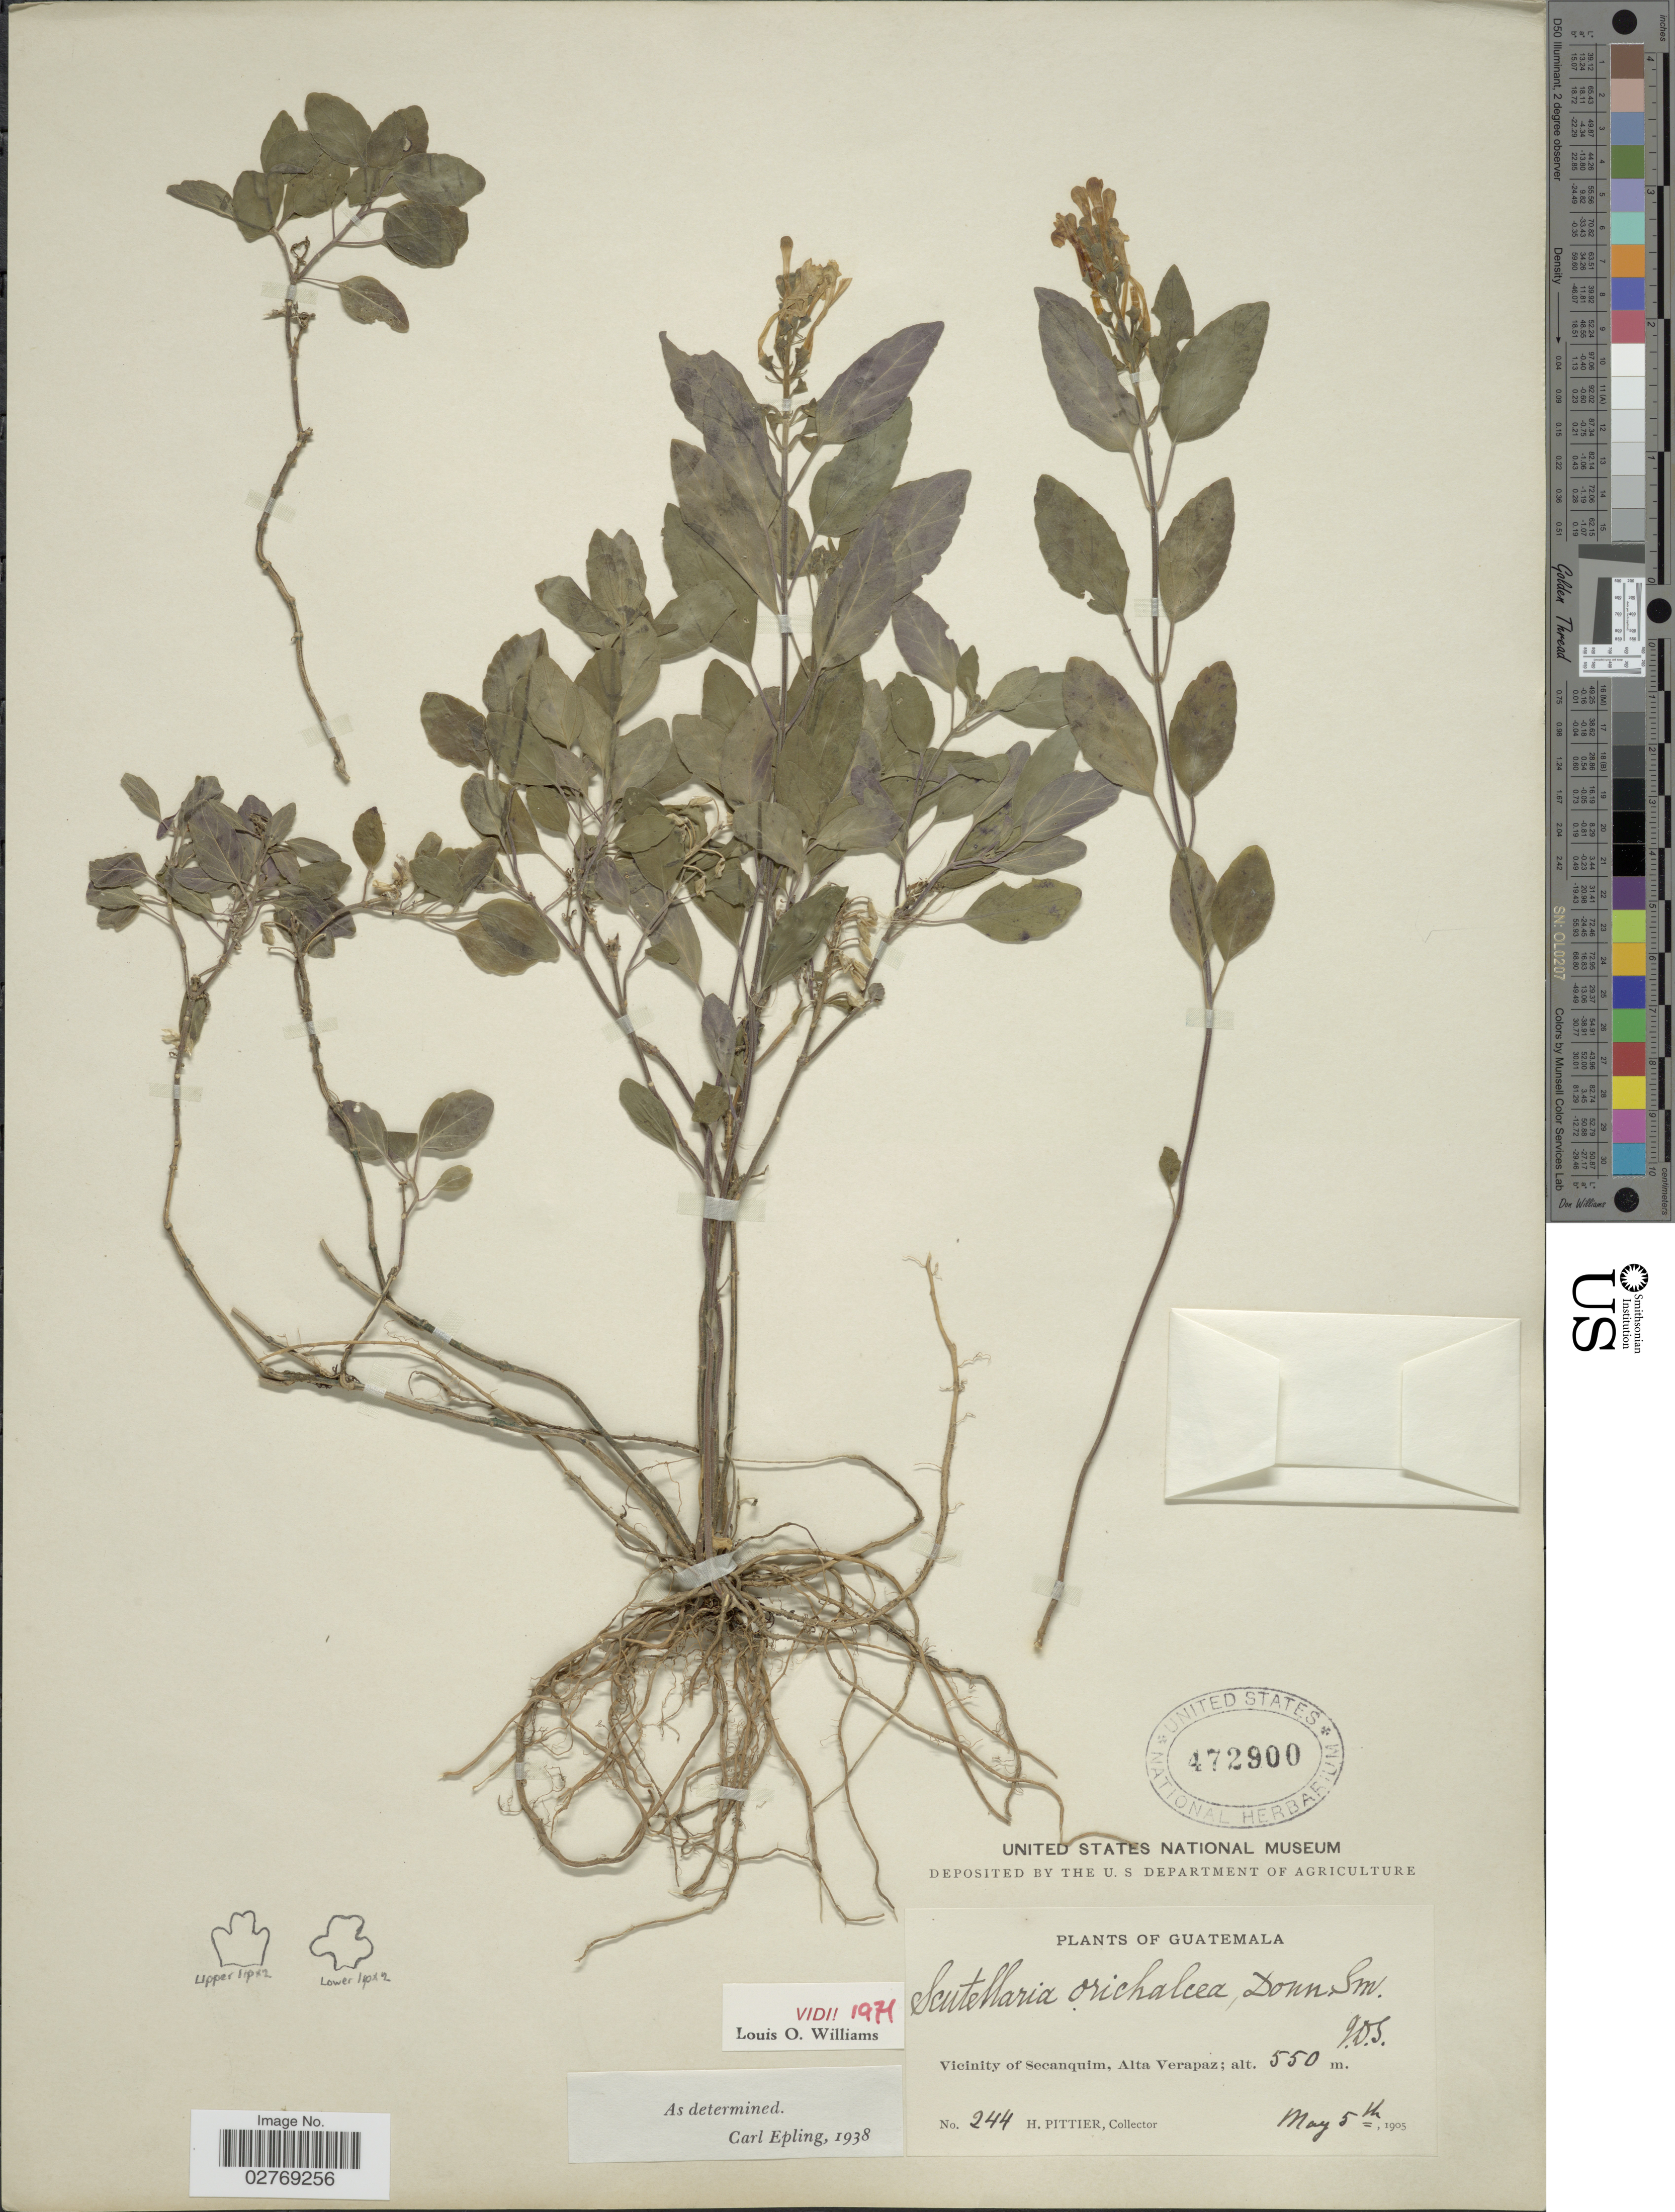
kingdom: Plantae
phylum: Tracheophyta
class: Magnoliopsida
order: Lamiales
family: Lamiaceae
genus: Scutellaria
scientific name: Scutellaria orichalcea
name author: Donn. Sm.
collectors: H. F. Pittier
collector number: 244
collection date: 1905-05-05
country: Guatemala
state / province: Alta Verapaz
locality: Vicinity of Secanquim.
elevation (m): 550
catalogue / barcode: US 472900